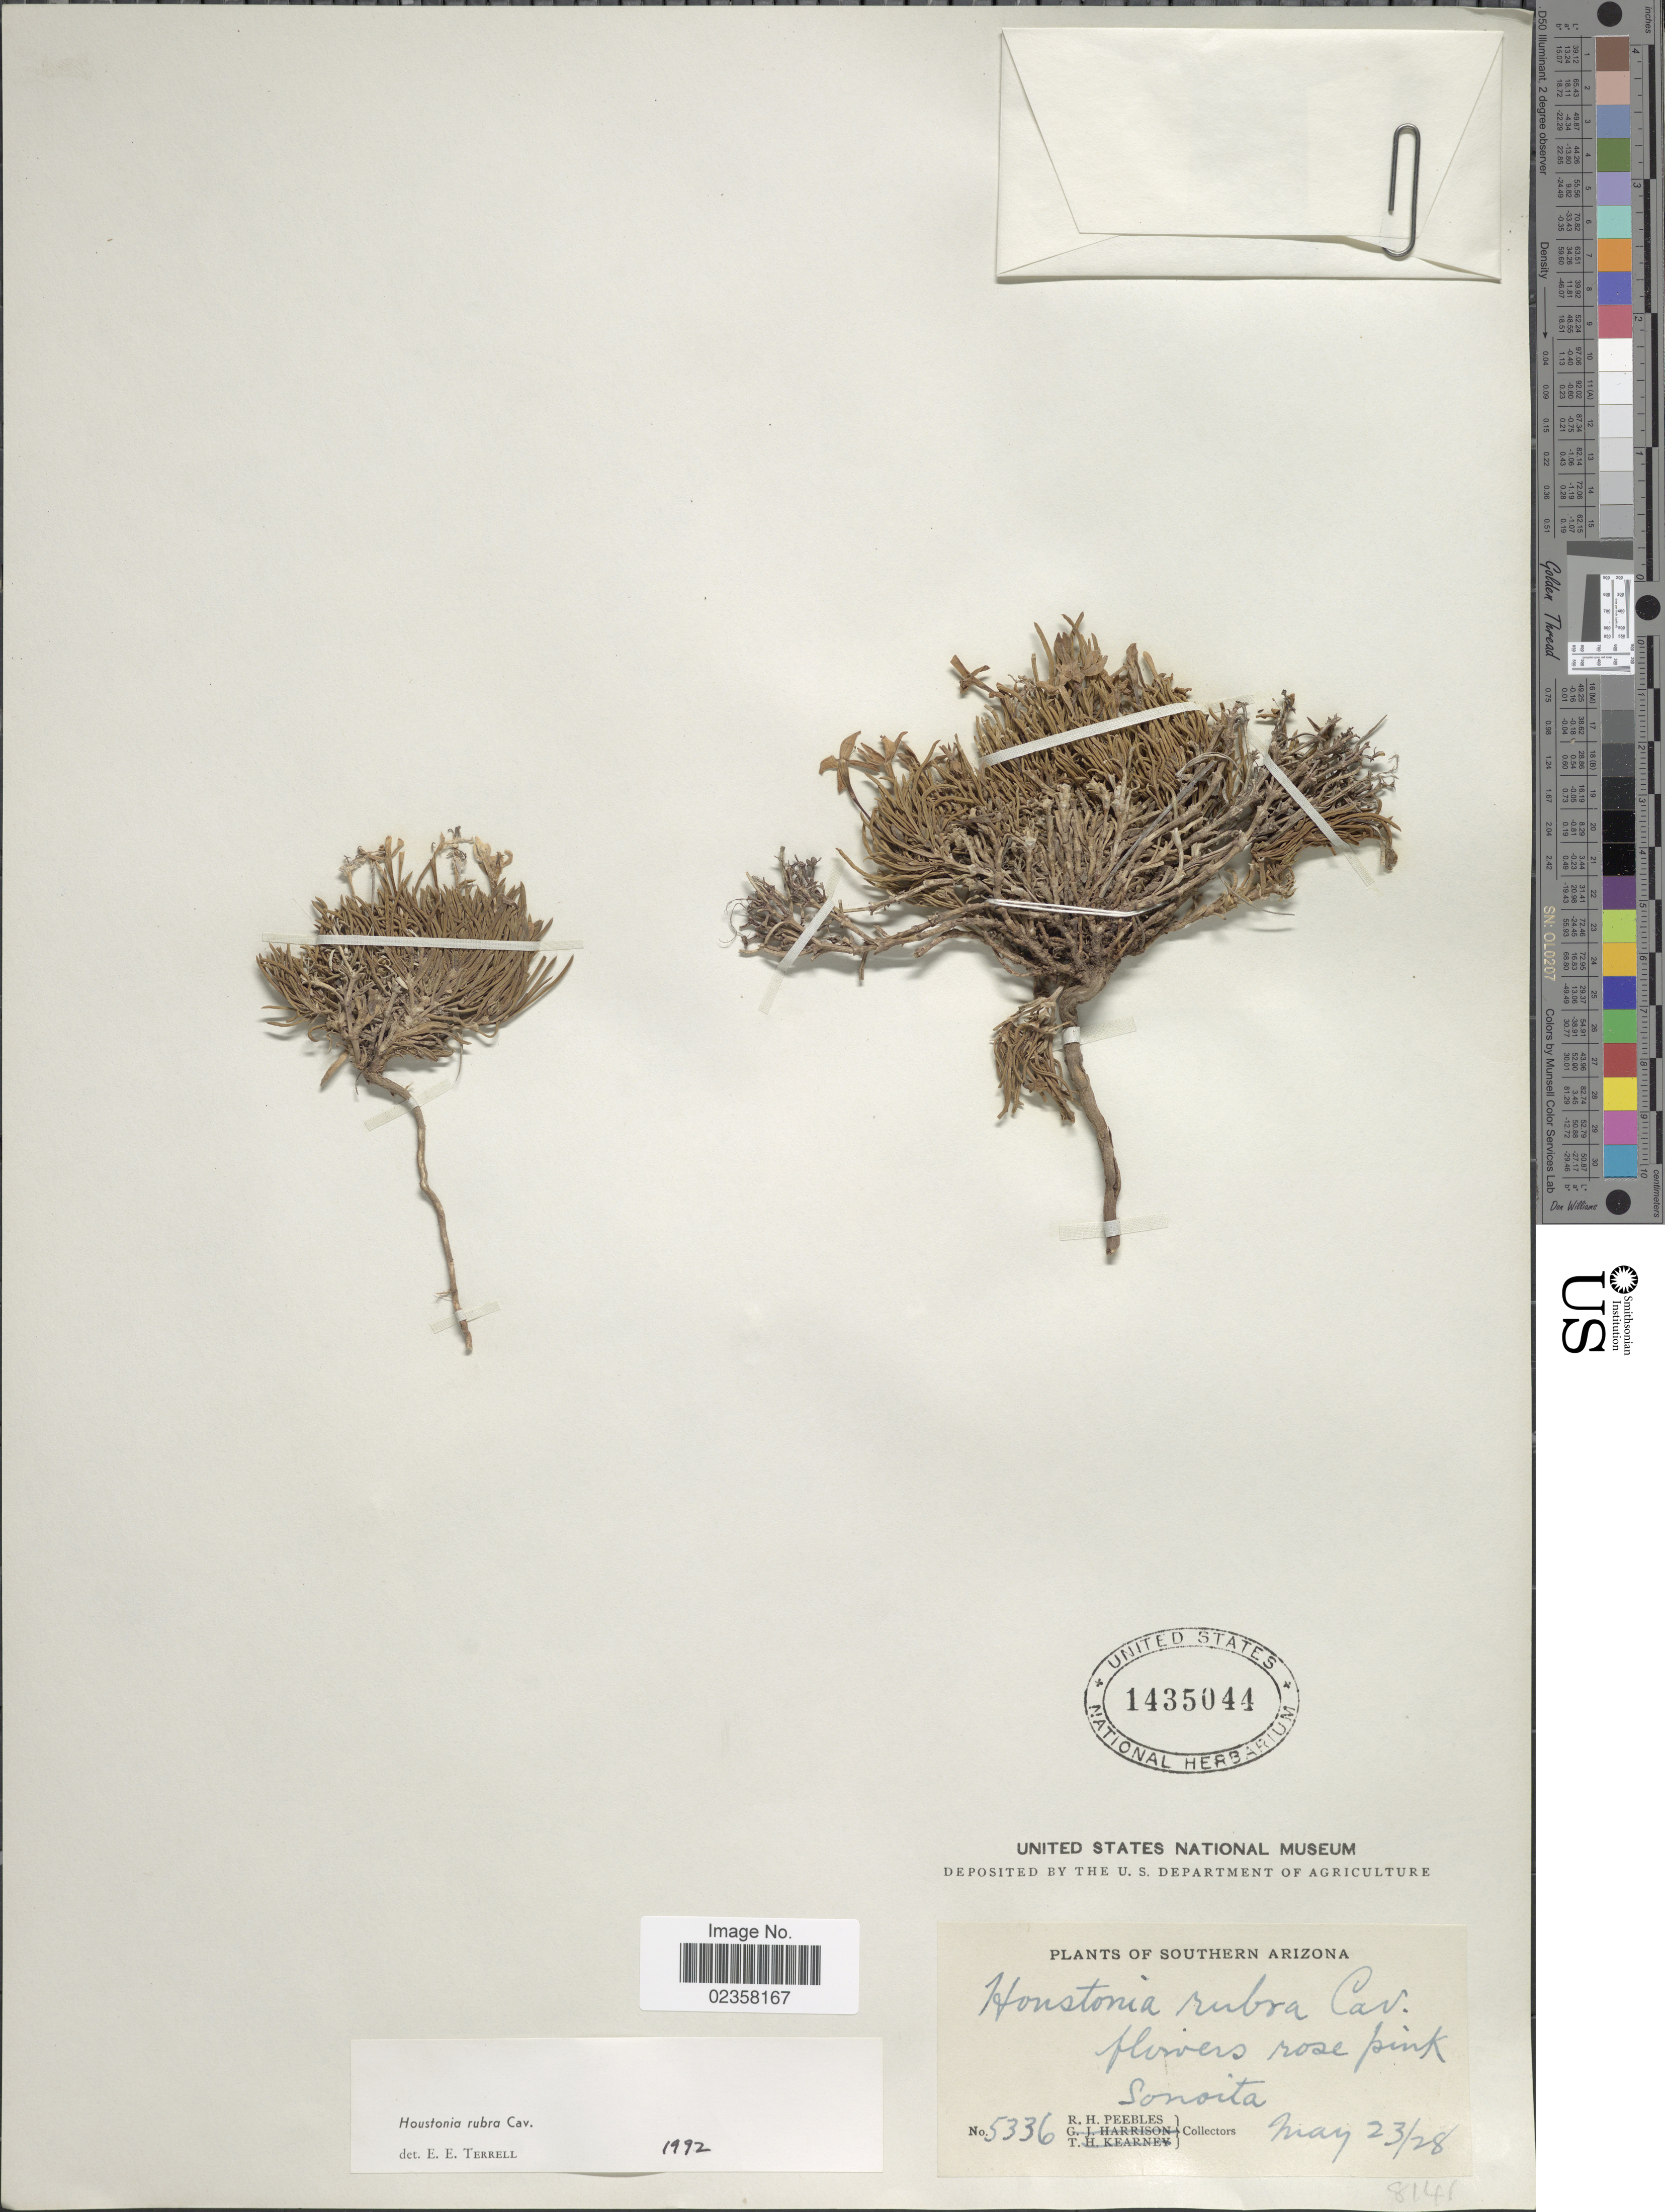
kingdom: Plantae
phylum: Tracheophyta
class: Magnoliopsida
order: Gentianales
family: Rubiaceae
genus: Houstonia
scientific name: Houstonia rubra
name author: Cav.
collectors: R. H. Peebles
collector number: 5336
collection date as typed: Transcribed d/m/y: 23/5/28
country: United States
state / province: Arizona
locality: Southern Arizona, Sonoita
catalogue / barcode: US 1435044